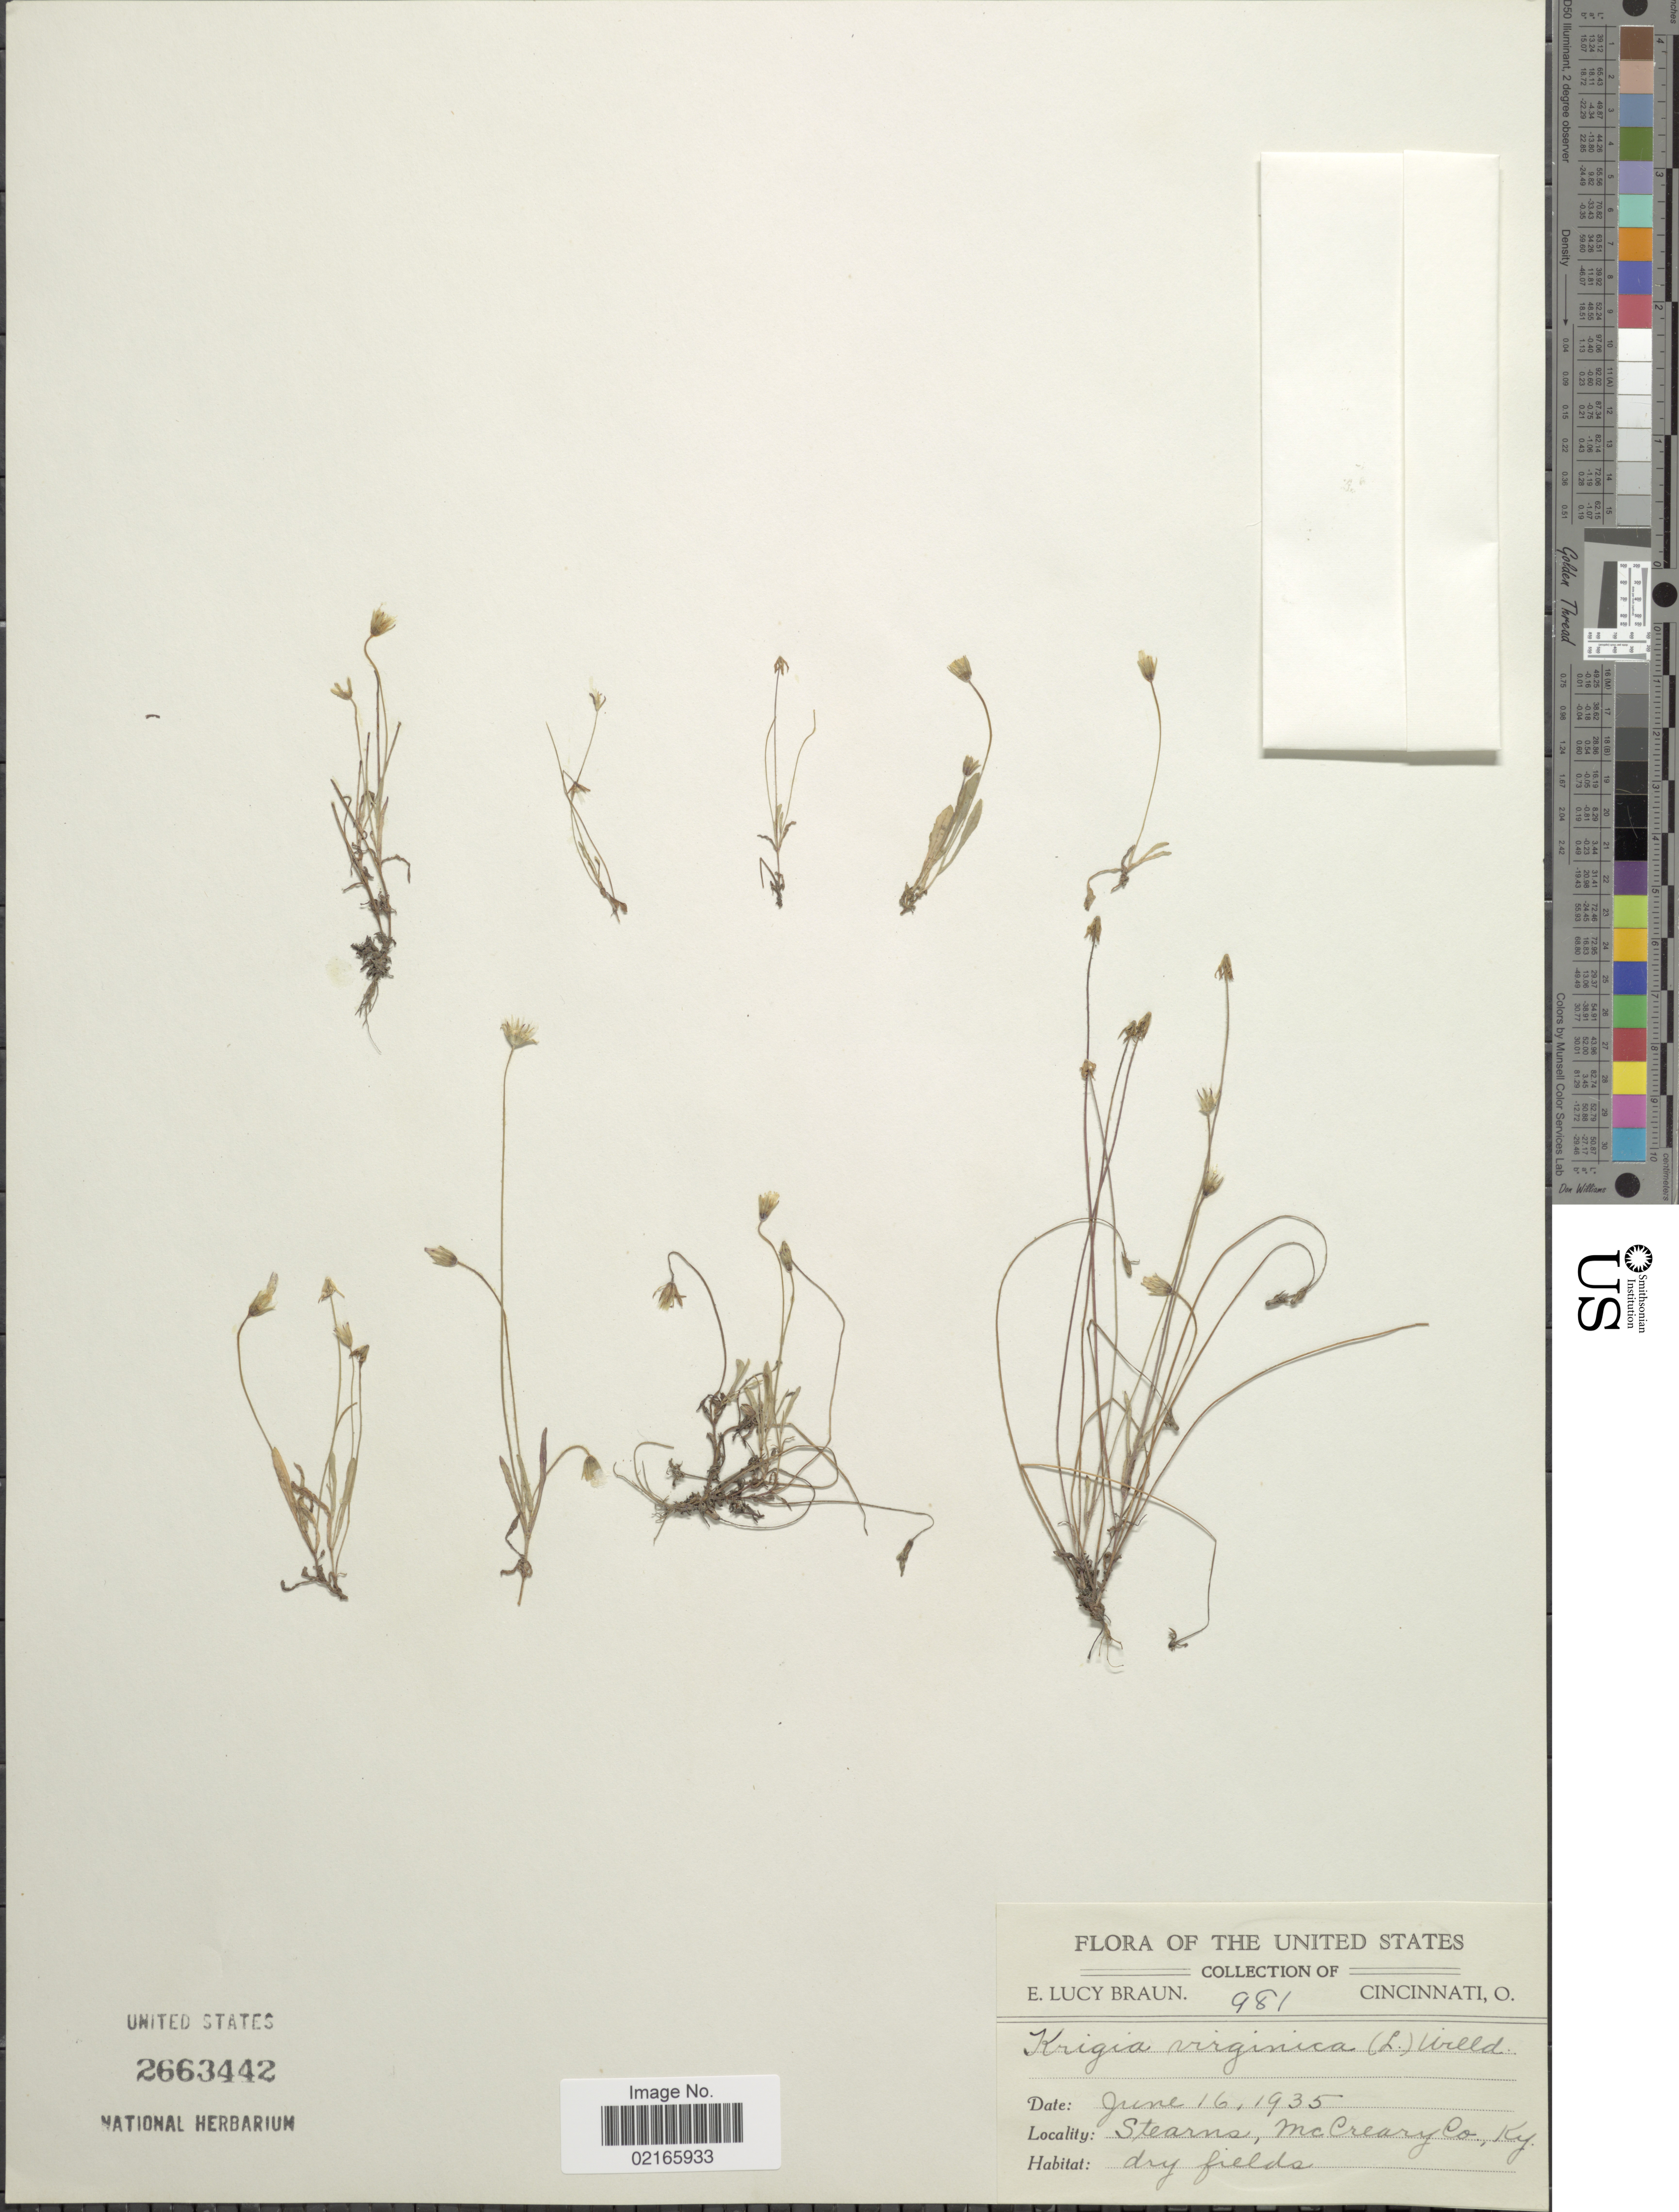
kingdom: Plantae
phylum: Tracheophyta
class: Magnoliopsida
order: Asterales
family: Asteraceae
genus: Krigia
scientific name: Krigia virginica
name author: (L.) Willd.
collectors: E. L. Braun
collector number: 981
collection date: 1935-06-16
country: United States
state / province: Kentucky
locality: Stearns, McCreary Co.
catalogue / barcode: US 2663442